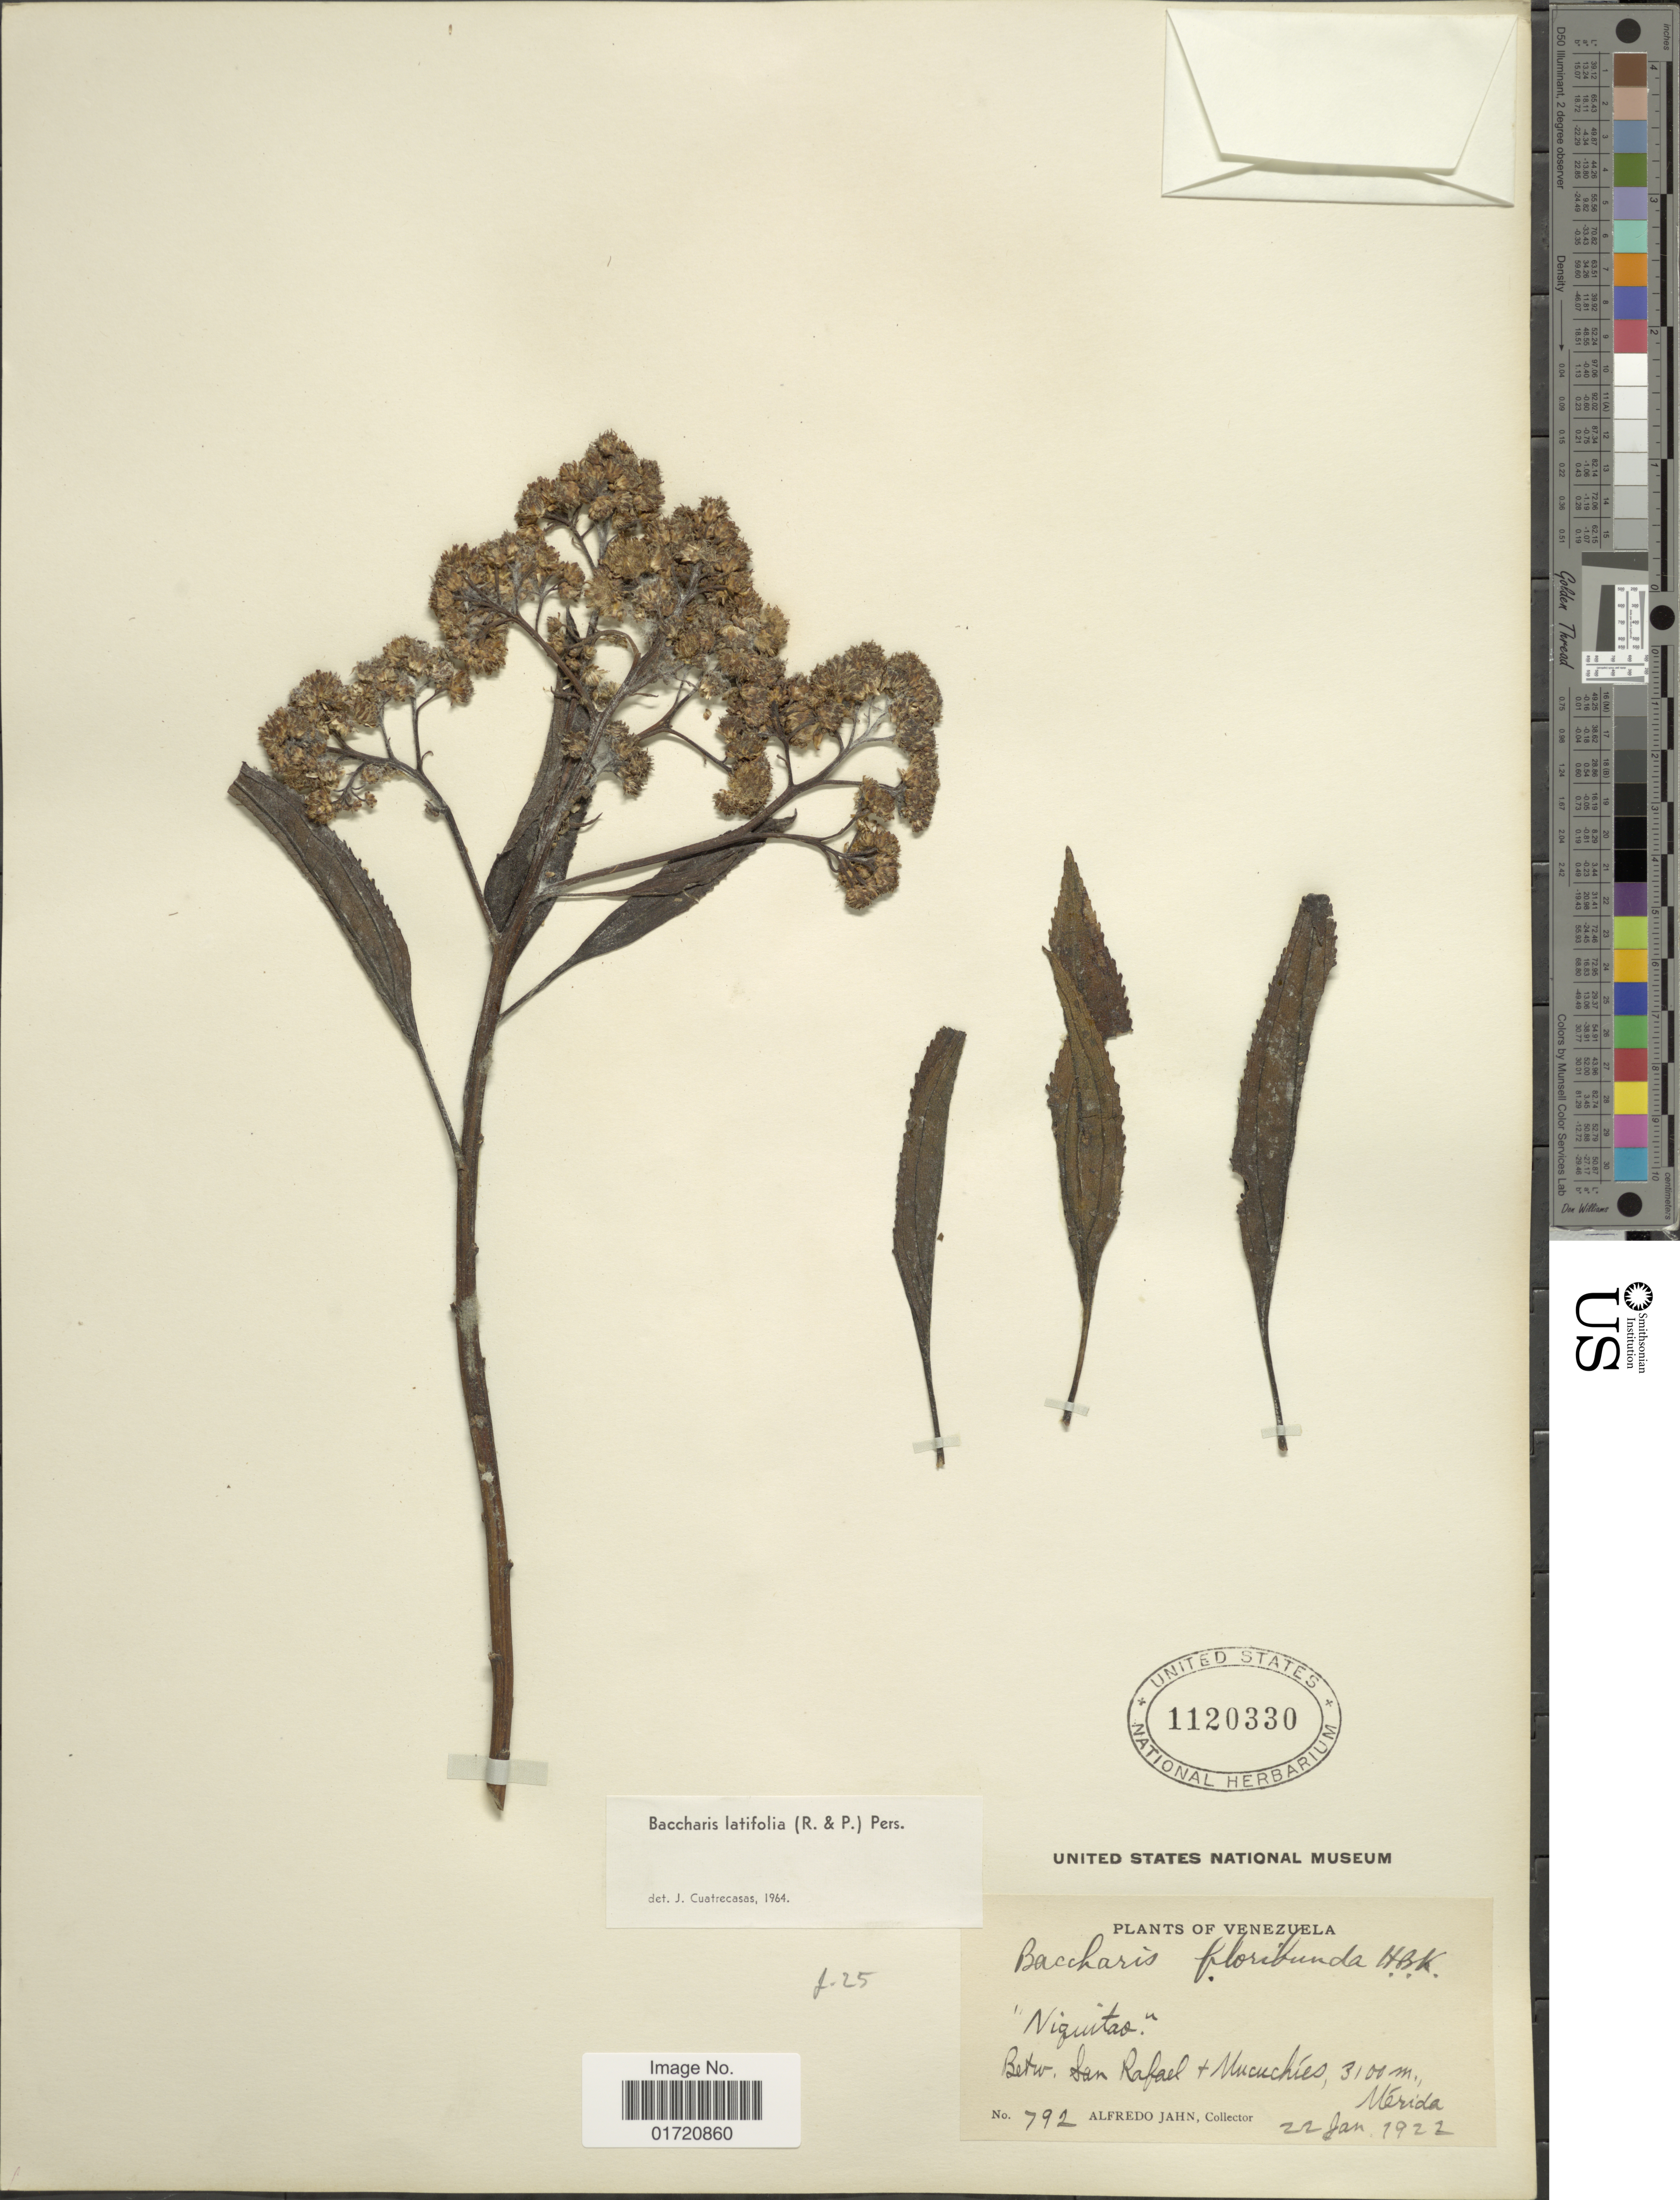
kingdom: Plantae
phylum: Tracheophyta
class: Magnoliopsida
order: Asterales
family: Asteraceae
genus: Baccharis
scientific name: Baccharis latifolia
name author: (Ruiz & Pav.) Pers.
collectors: A. Jahn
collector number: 792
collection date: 1922-01-22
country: Venezuela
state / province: Mérida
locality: Betw. San Rafael + Mucuchies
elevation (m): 3100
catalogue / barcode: US 1120330